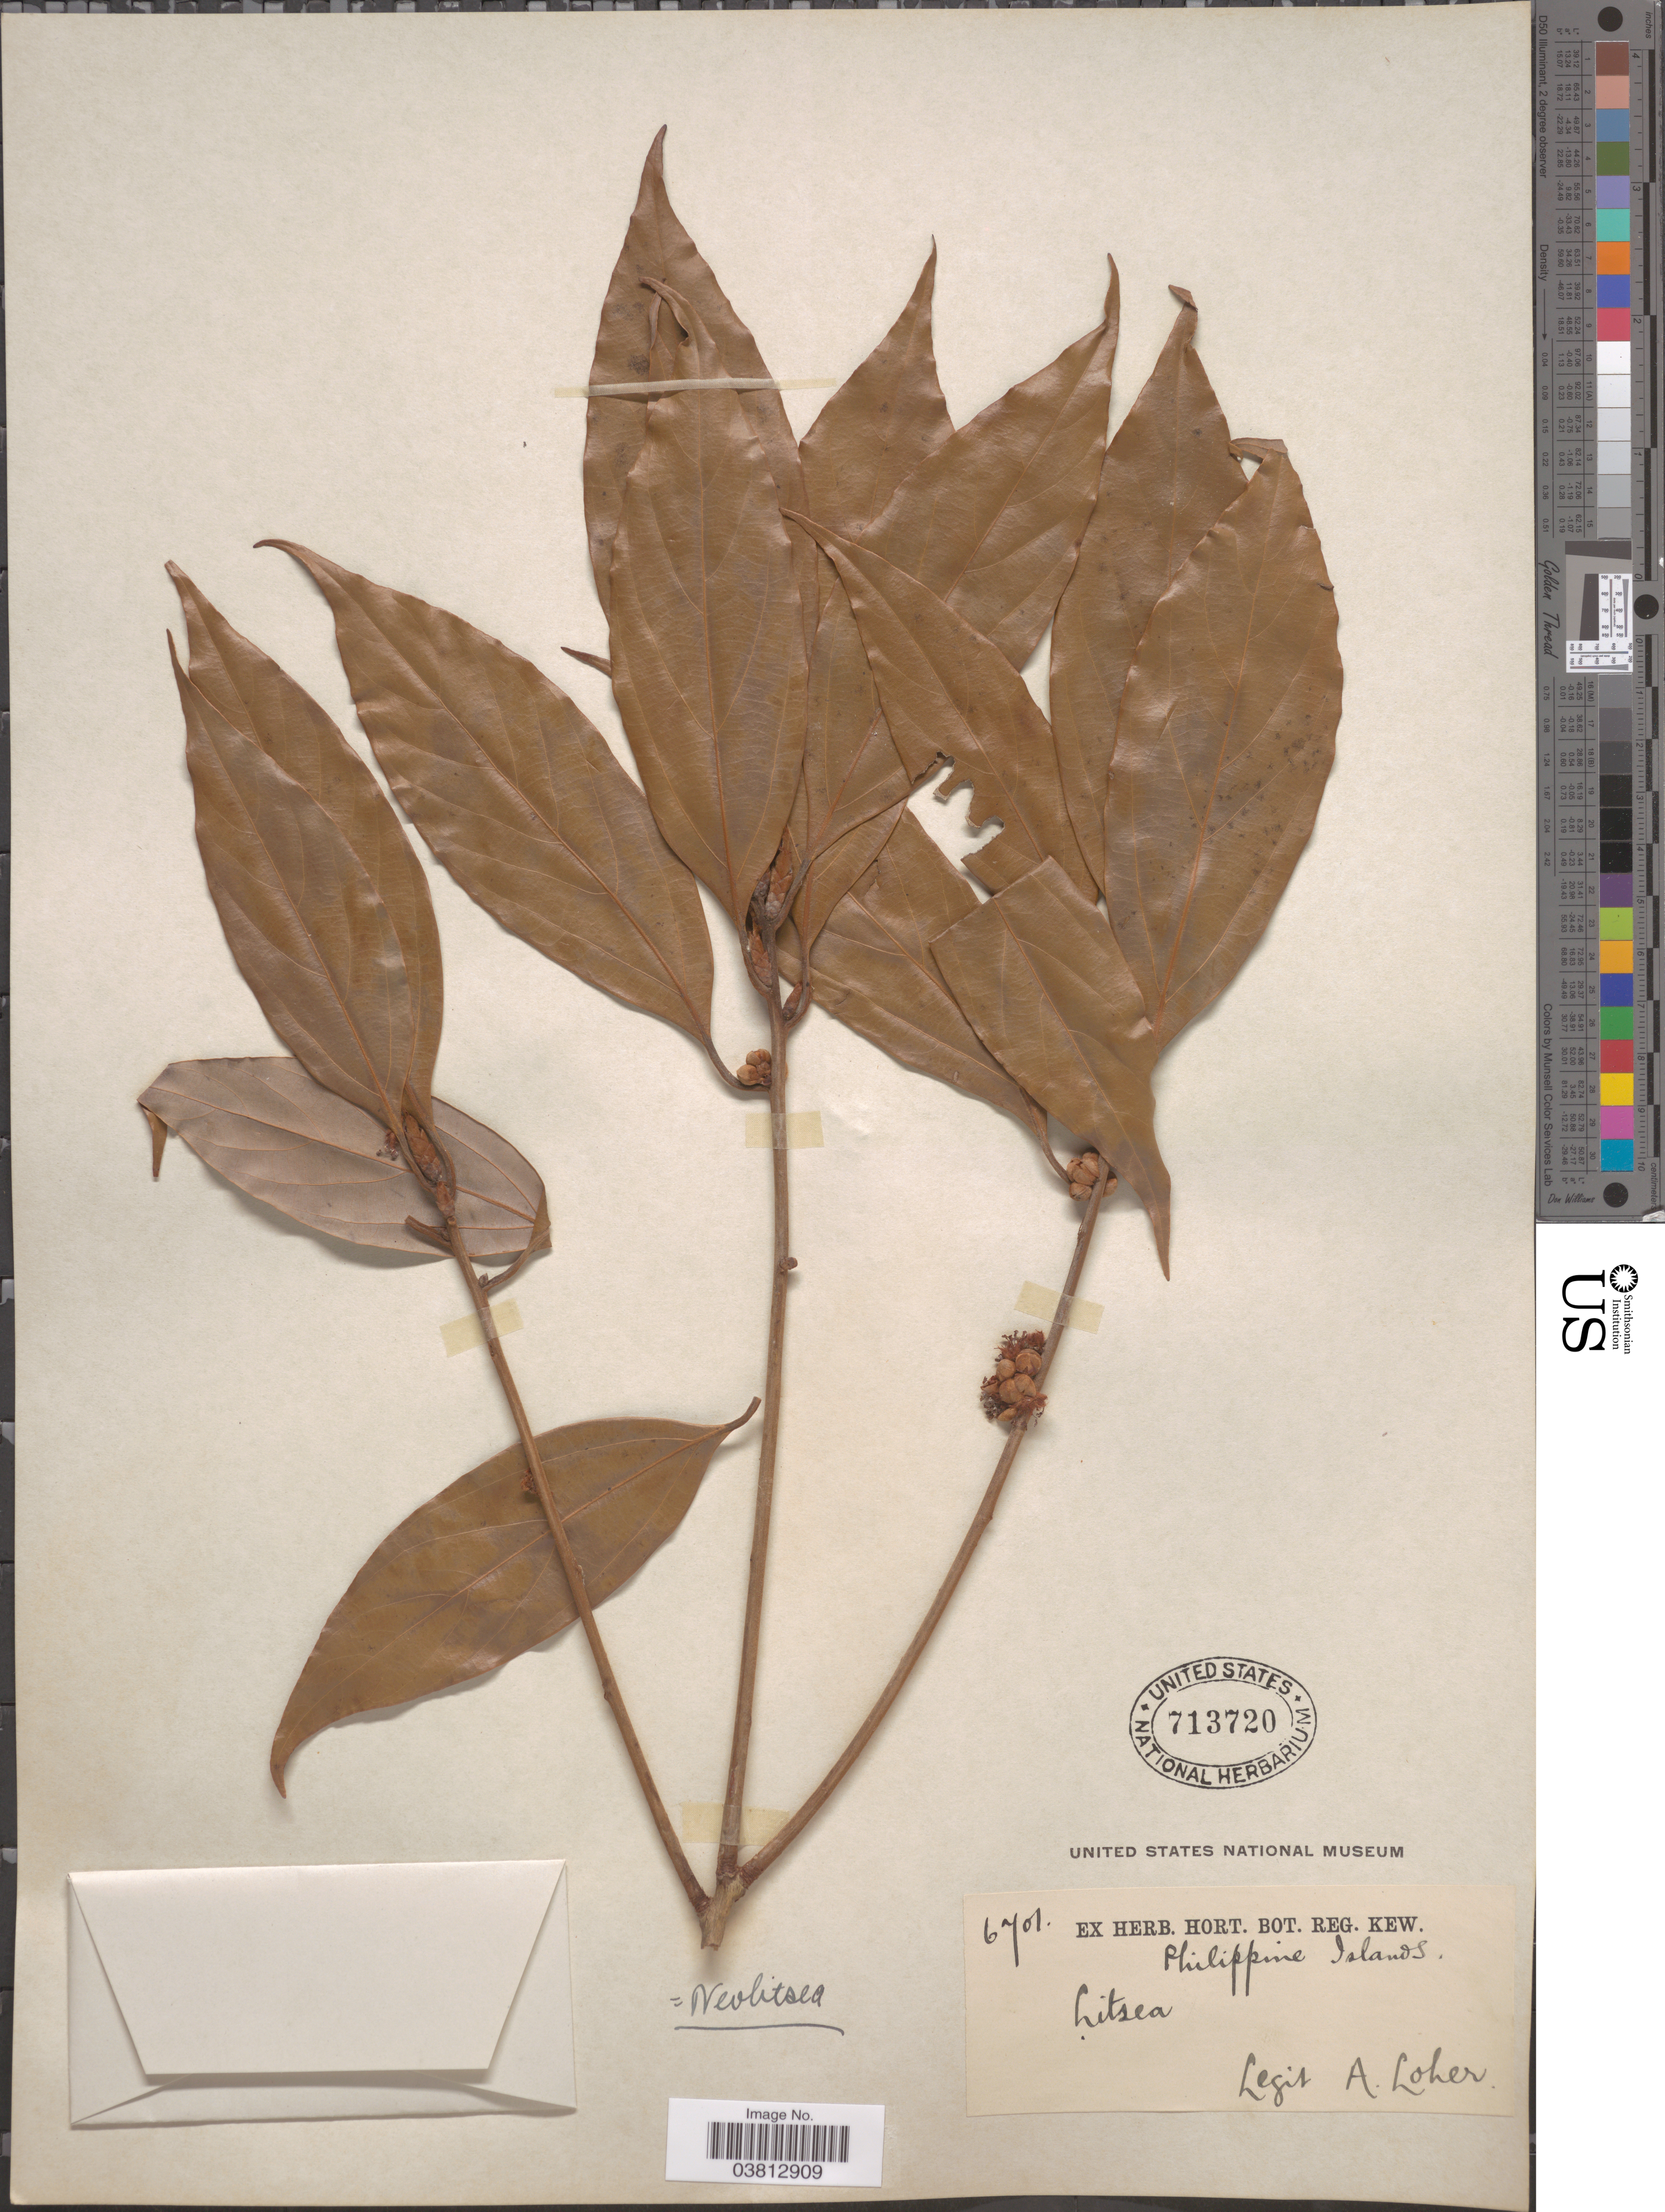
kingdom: Plantae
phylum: Tracheophyta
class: Magnoliopsida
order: Laurales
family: Lauraceae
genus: Neolitsea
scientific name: Neolitsea sp.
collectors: A. Loher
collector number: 6701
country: Philippines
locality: Philippine Islands.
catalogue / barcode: US 713720